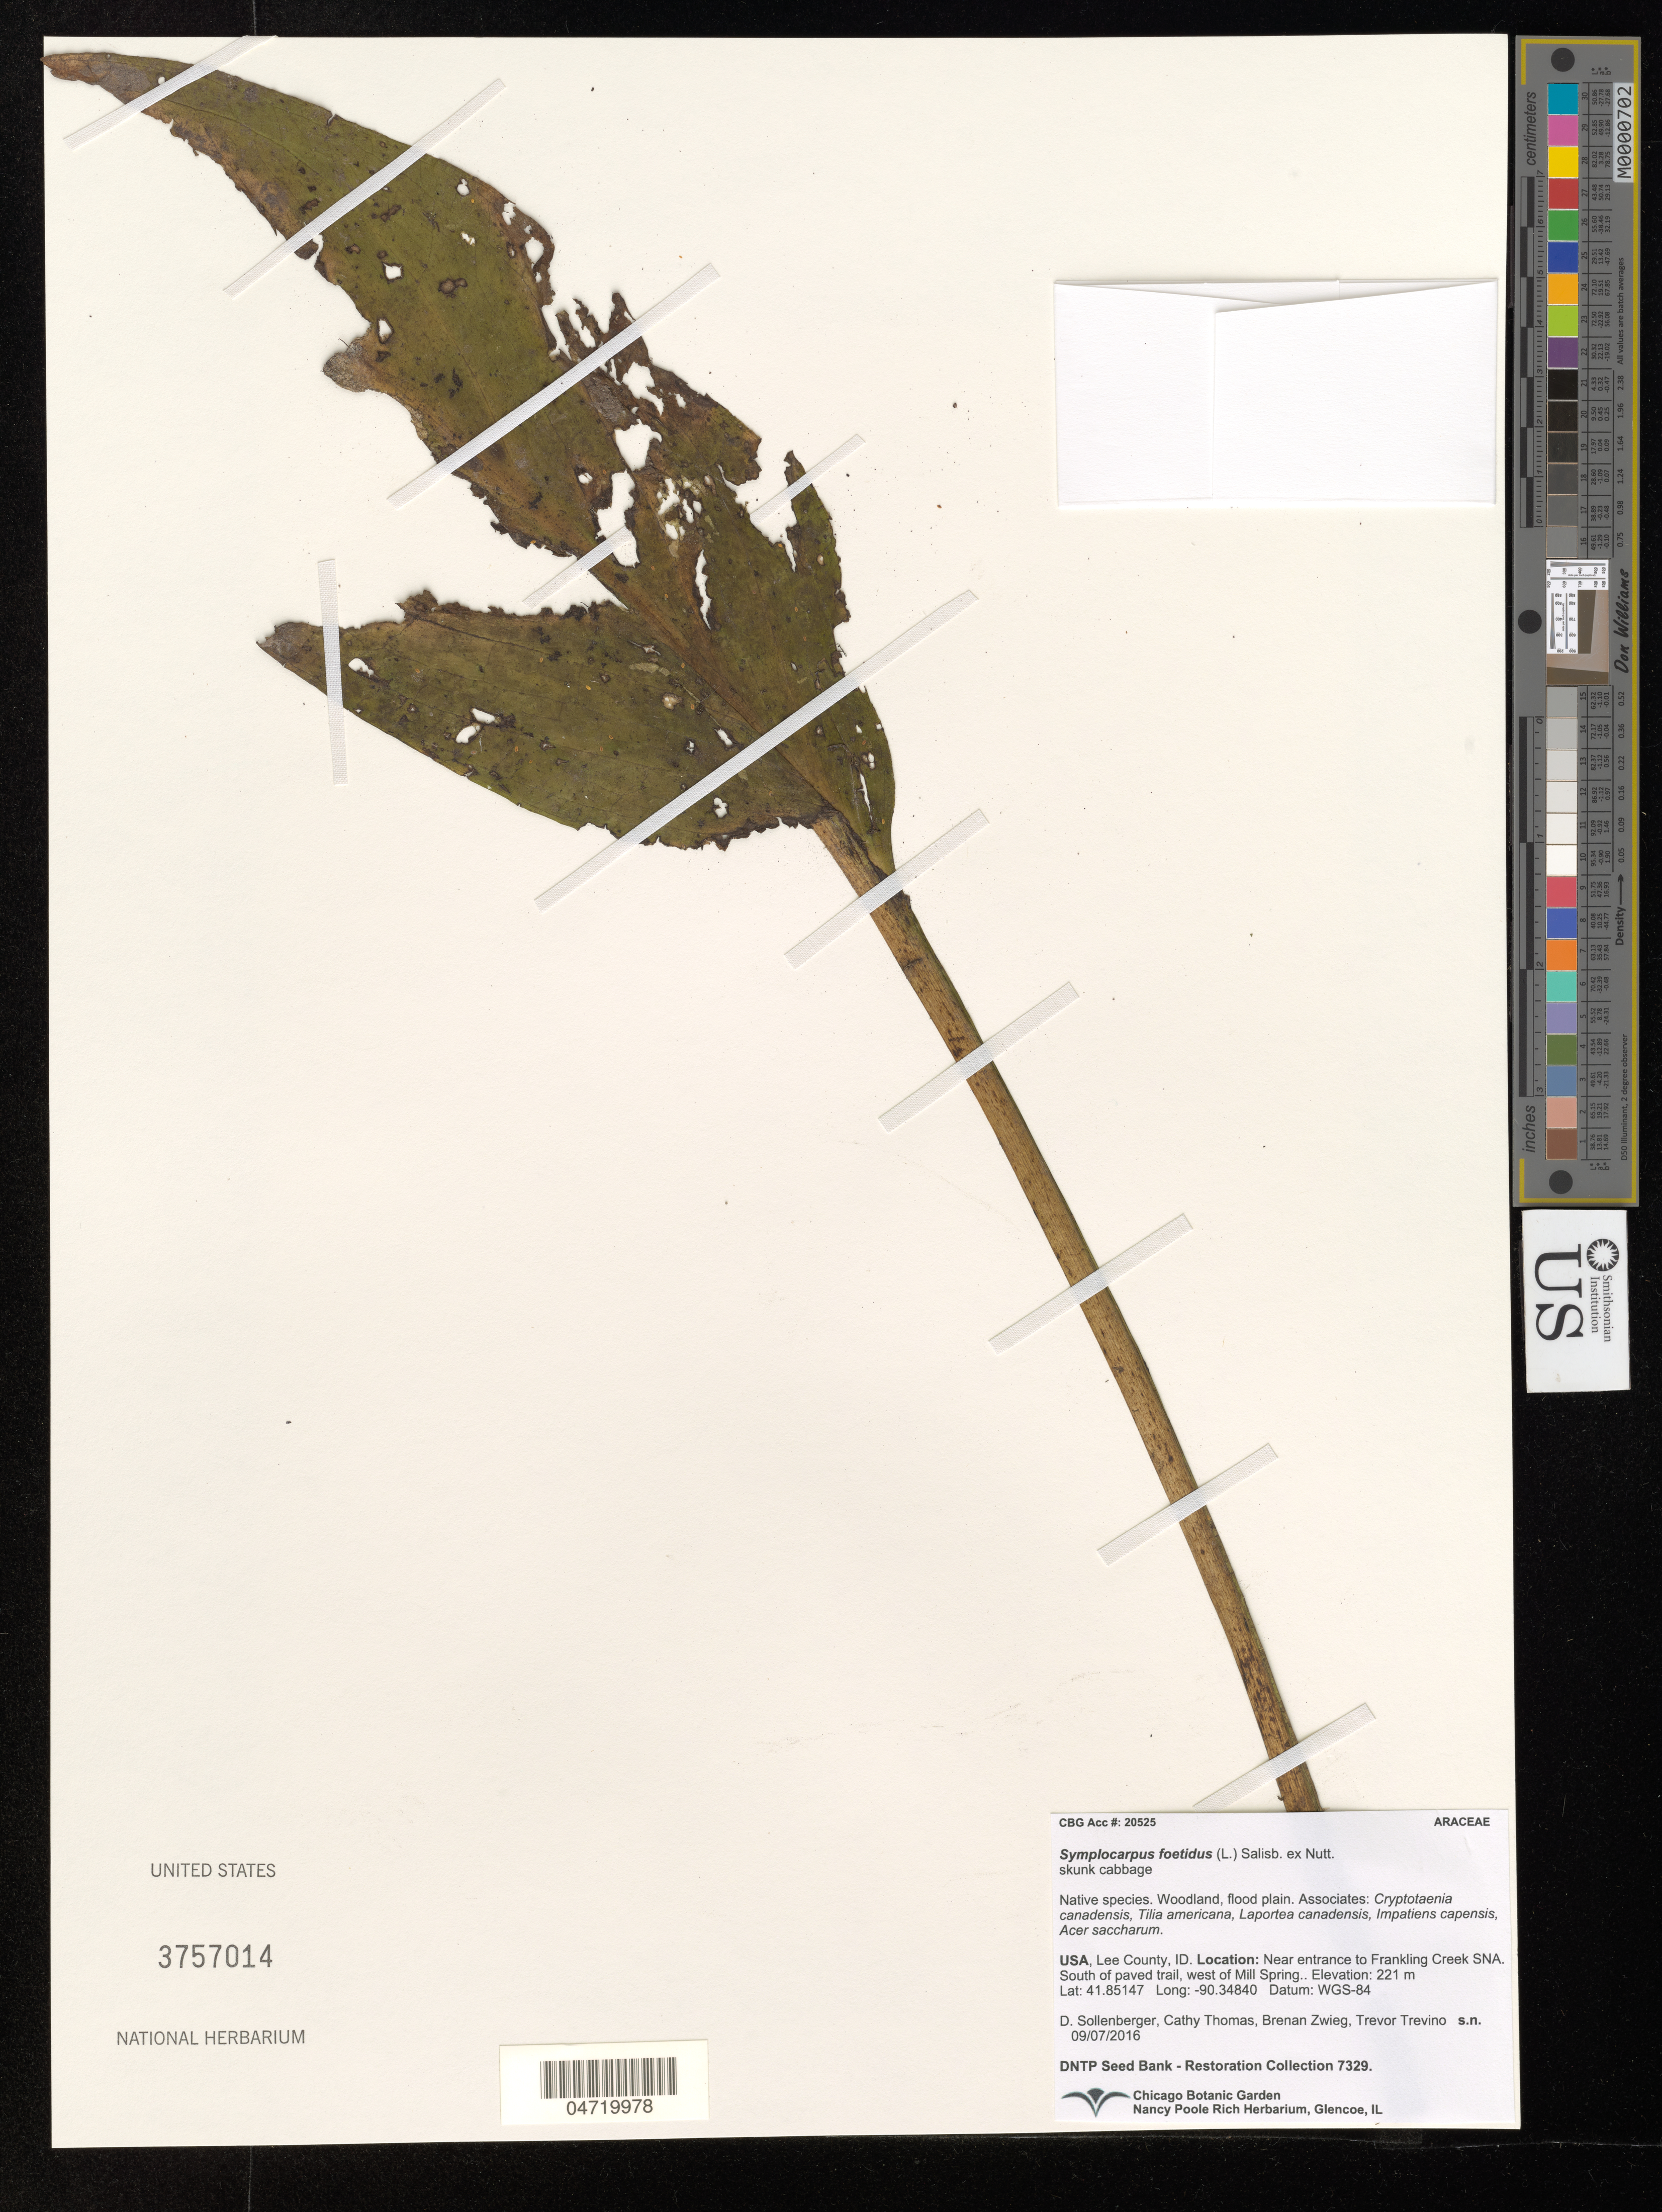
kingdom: Plantae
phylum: Tracheophyta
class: Liliopsida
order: Alismatales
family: Araceae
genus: Symplocarpus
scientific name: Symplocarpus foetidus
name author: (L.) W. Salisb. ex W.P.C. Barton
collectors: D. Sollenberger, C. Thomas, B. Zwieg & T. Trevino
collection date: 2016-09-07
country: United States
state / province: Idaho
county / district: Lee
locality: Lee County. Near entrance to Frankling Creek SNA. South of paved trail, west of Mill Spring.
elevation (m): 221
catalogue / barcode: US 3757014